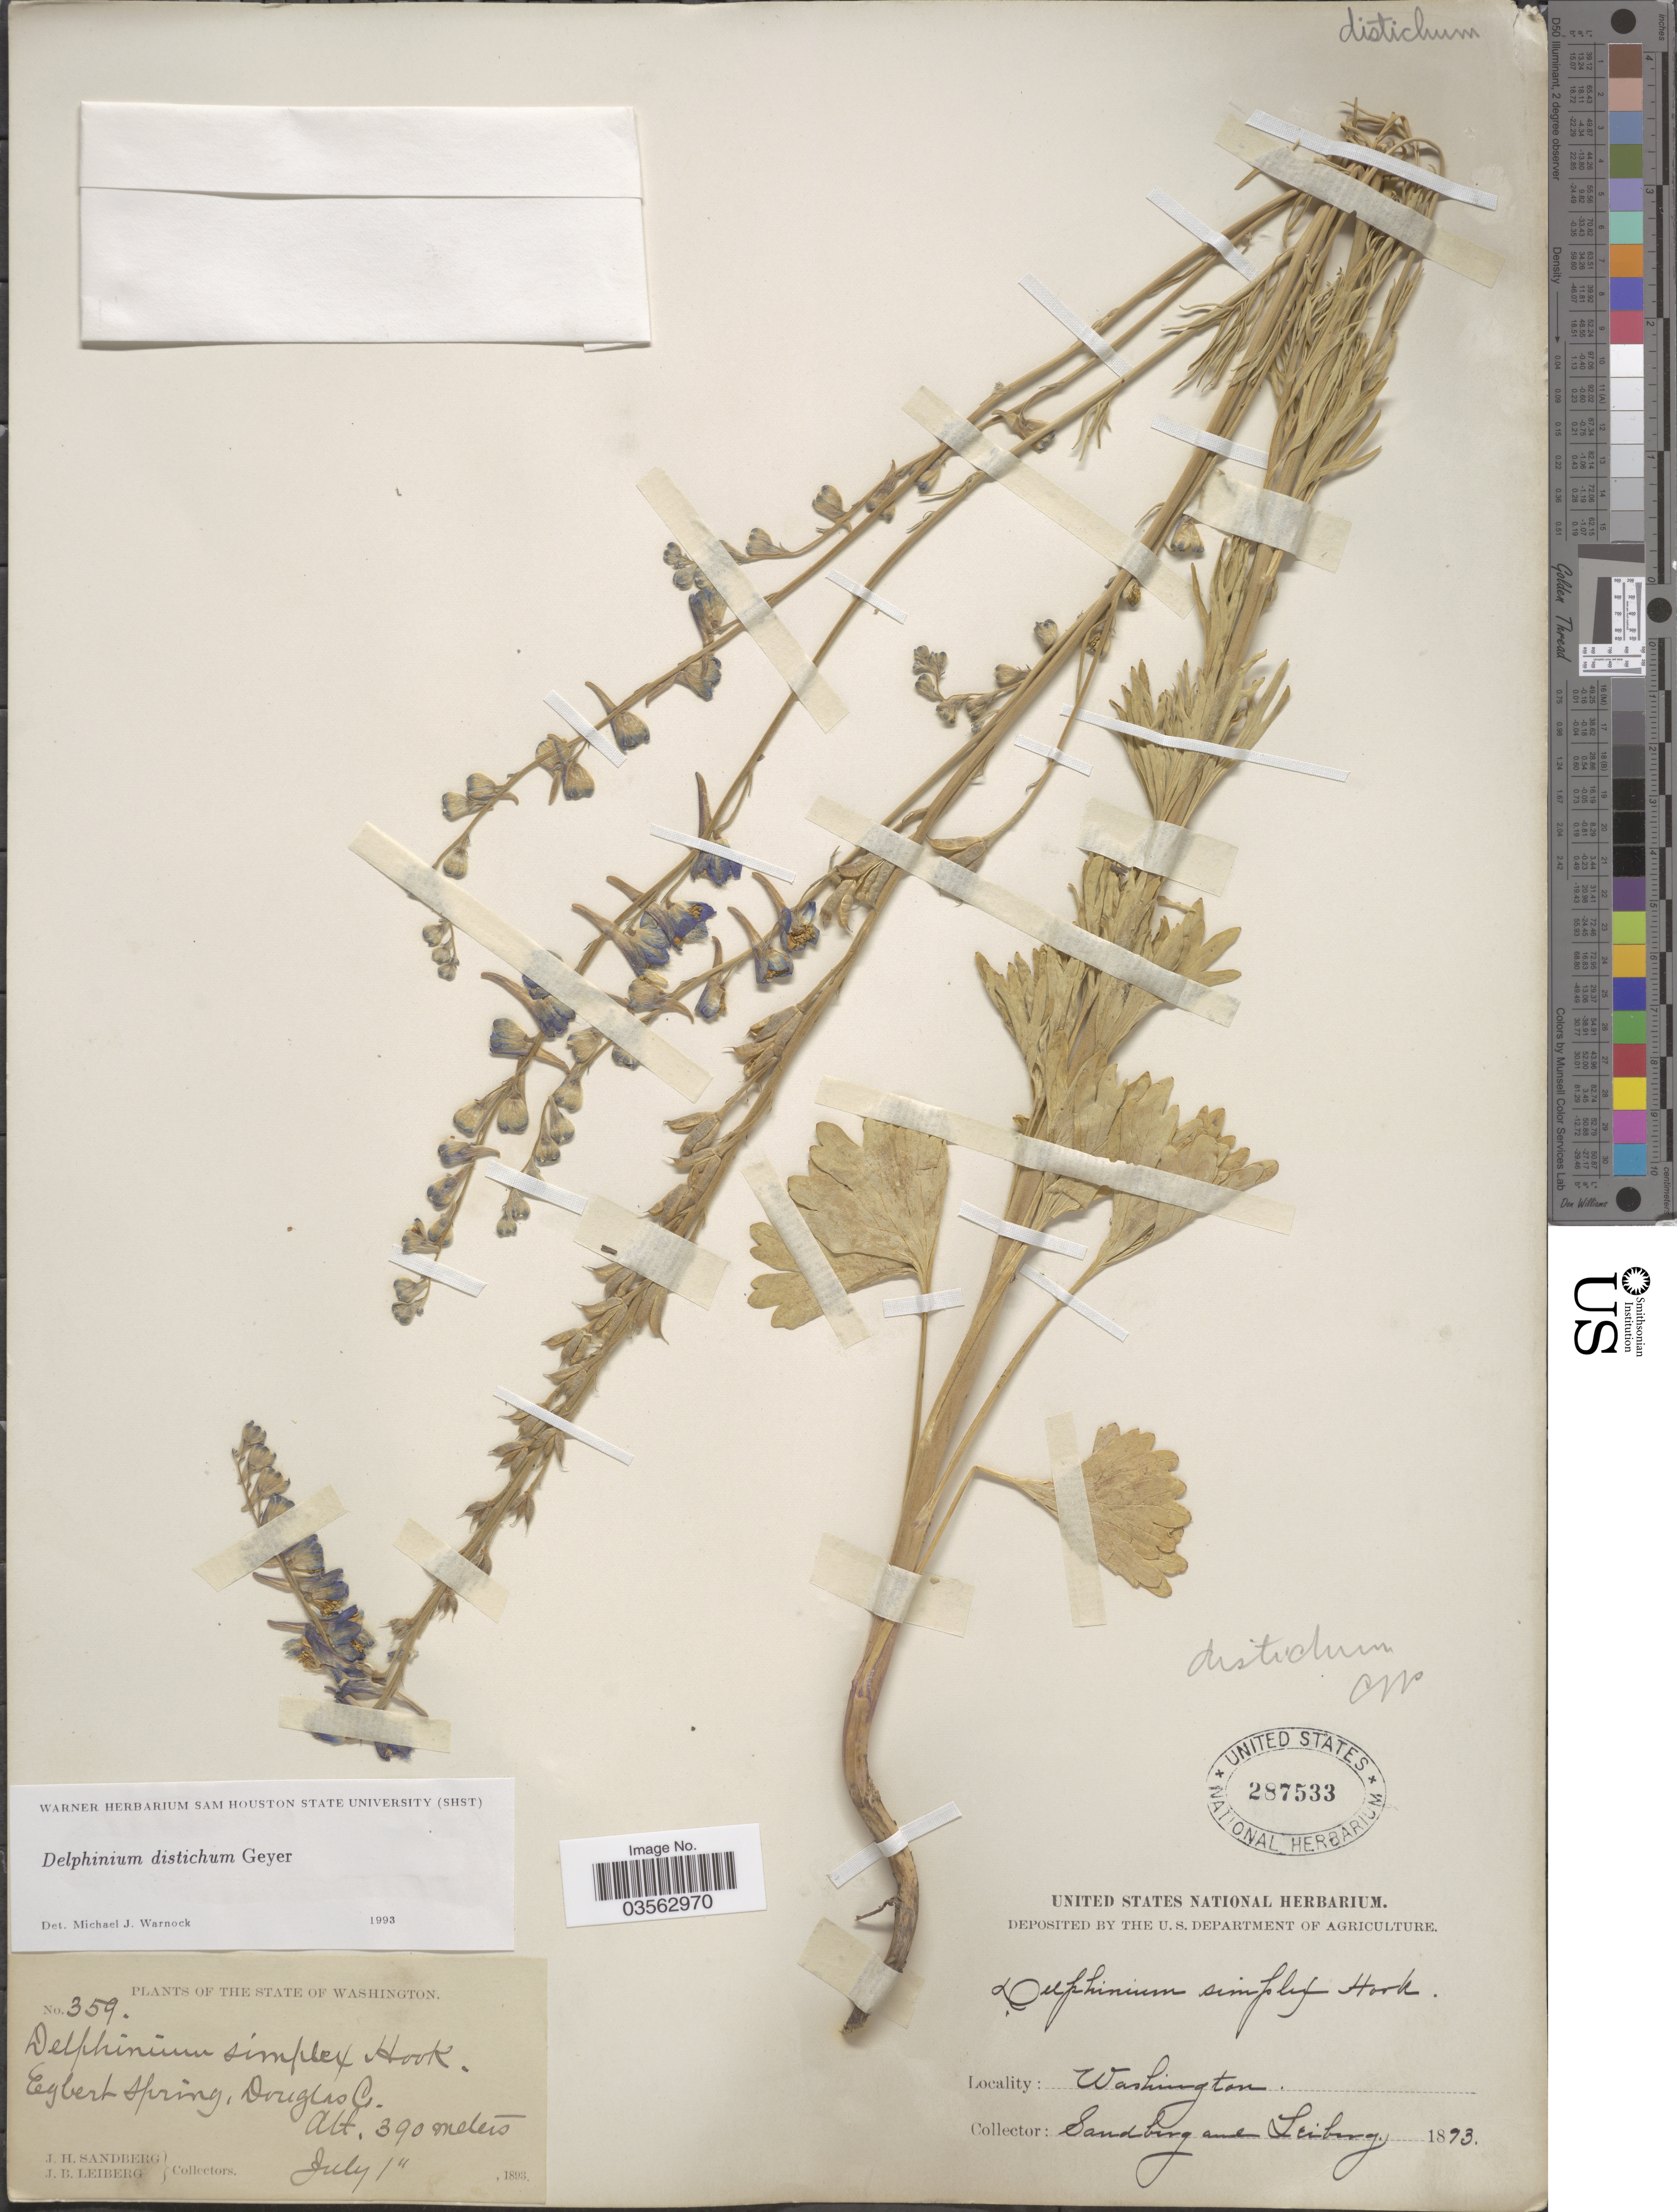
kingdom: Plantae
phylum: Tracheophyta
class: Magnoliopsida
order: Ranunculales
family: Ranunculaceae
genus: Delphinium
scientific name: Delphinium distichum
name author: Geyer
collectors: J. H. Sandberg & J. B. Leiberg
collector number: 359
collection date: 1893-07-01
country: United States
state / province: Washington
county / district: Douglas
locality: Egbert Spring, Douglas Co.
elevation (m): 390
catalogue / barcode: US 287533